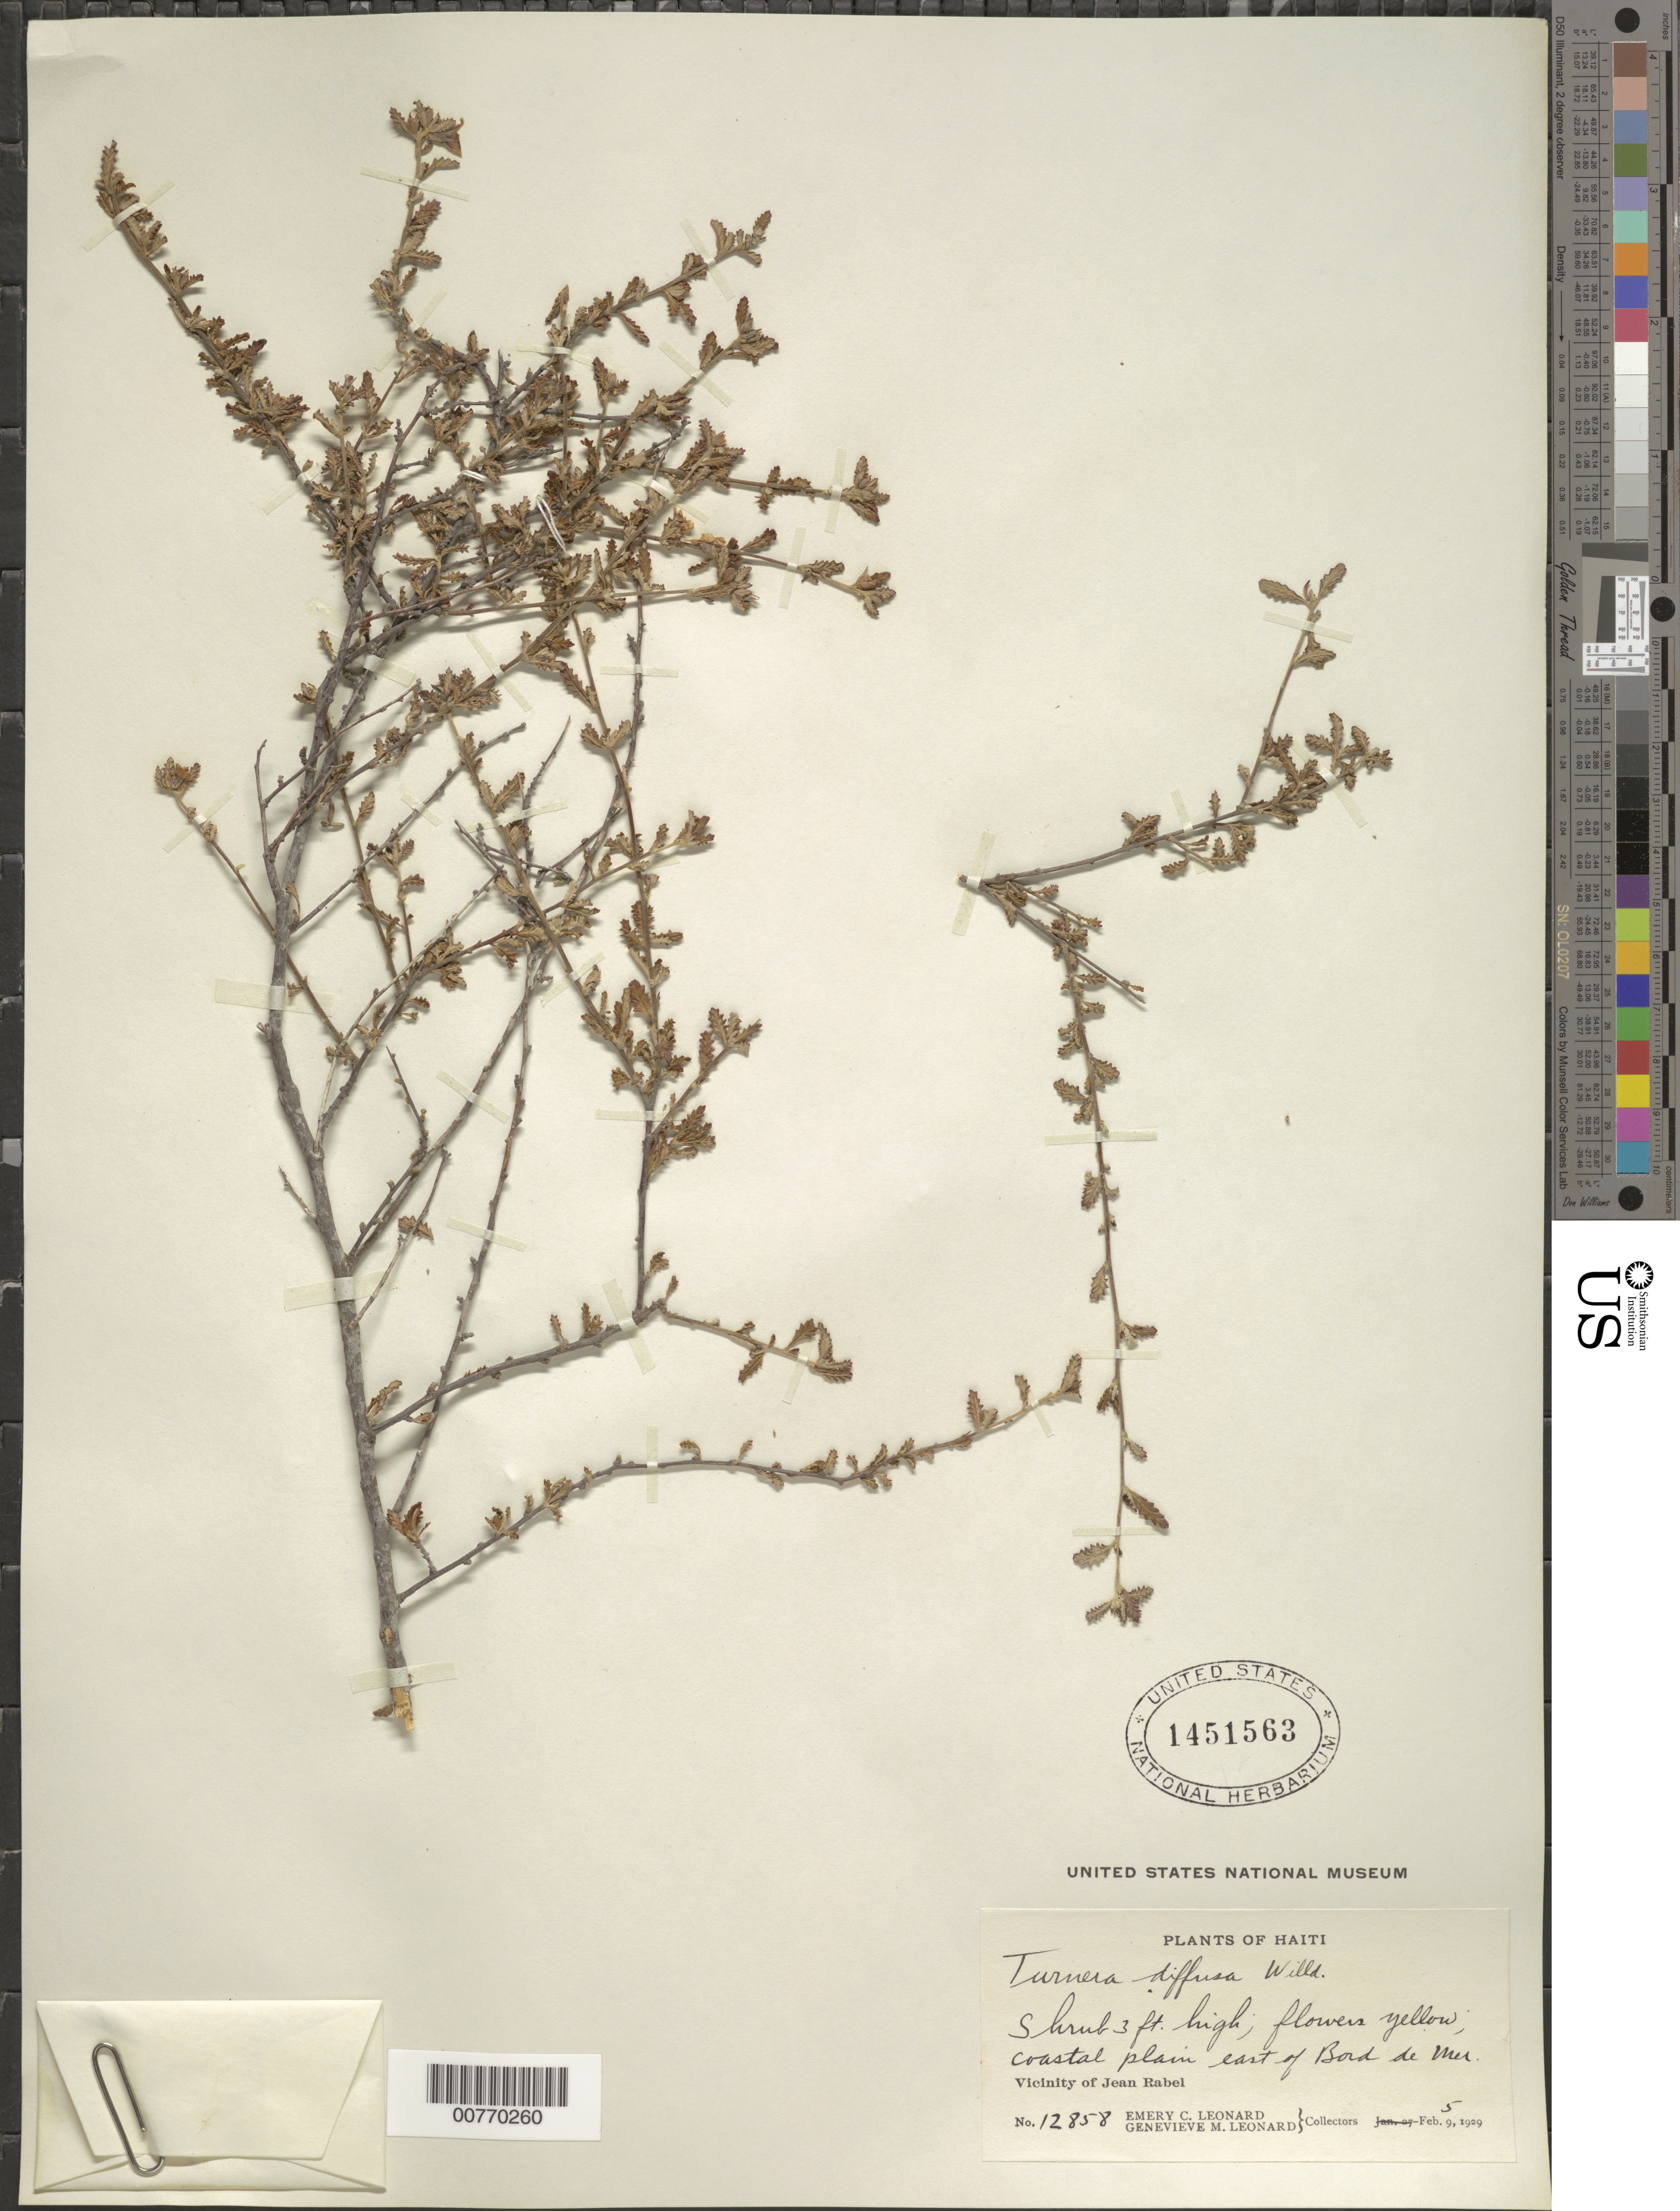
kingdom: Plantae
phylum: Tracheophyta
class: Magnoliopsida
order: Malpighiales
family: Turneraceae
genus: Turnera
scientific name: Turnera diffusa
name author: Willd. ex Schult.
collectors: E. C. Leonard & G. M. Leonard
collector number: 12858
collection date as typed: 05 Feb 1929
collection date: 1929-02-05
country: Haiti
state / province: Nord-Óuest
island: Hispaniola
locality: Vicinity of Jean Rabel, east of Bord de Mer.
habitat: Coastal plain.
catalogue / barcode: US 1451563